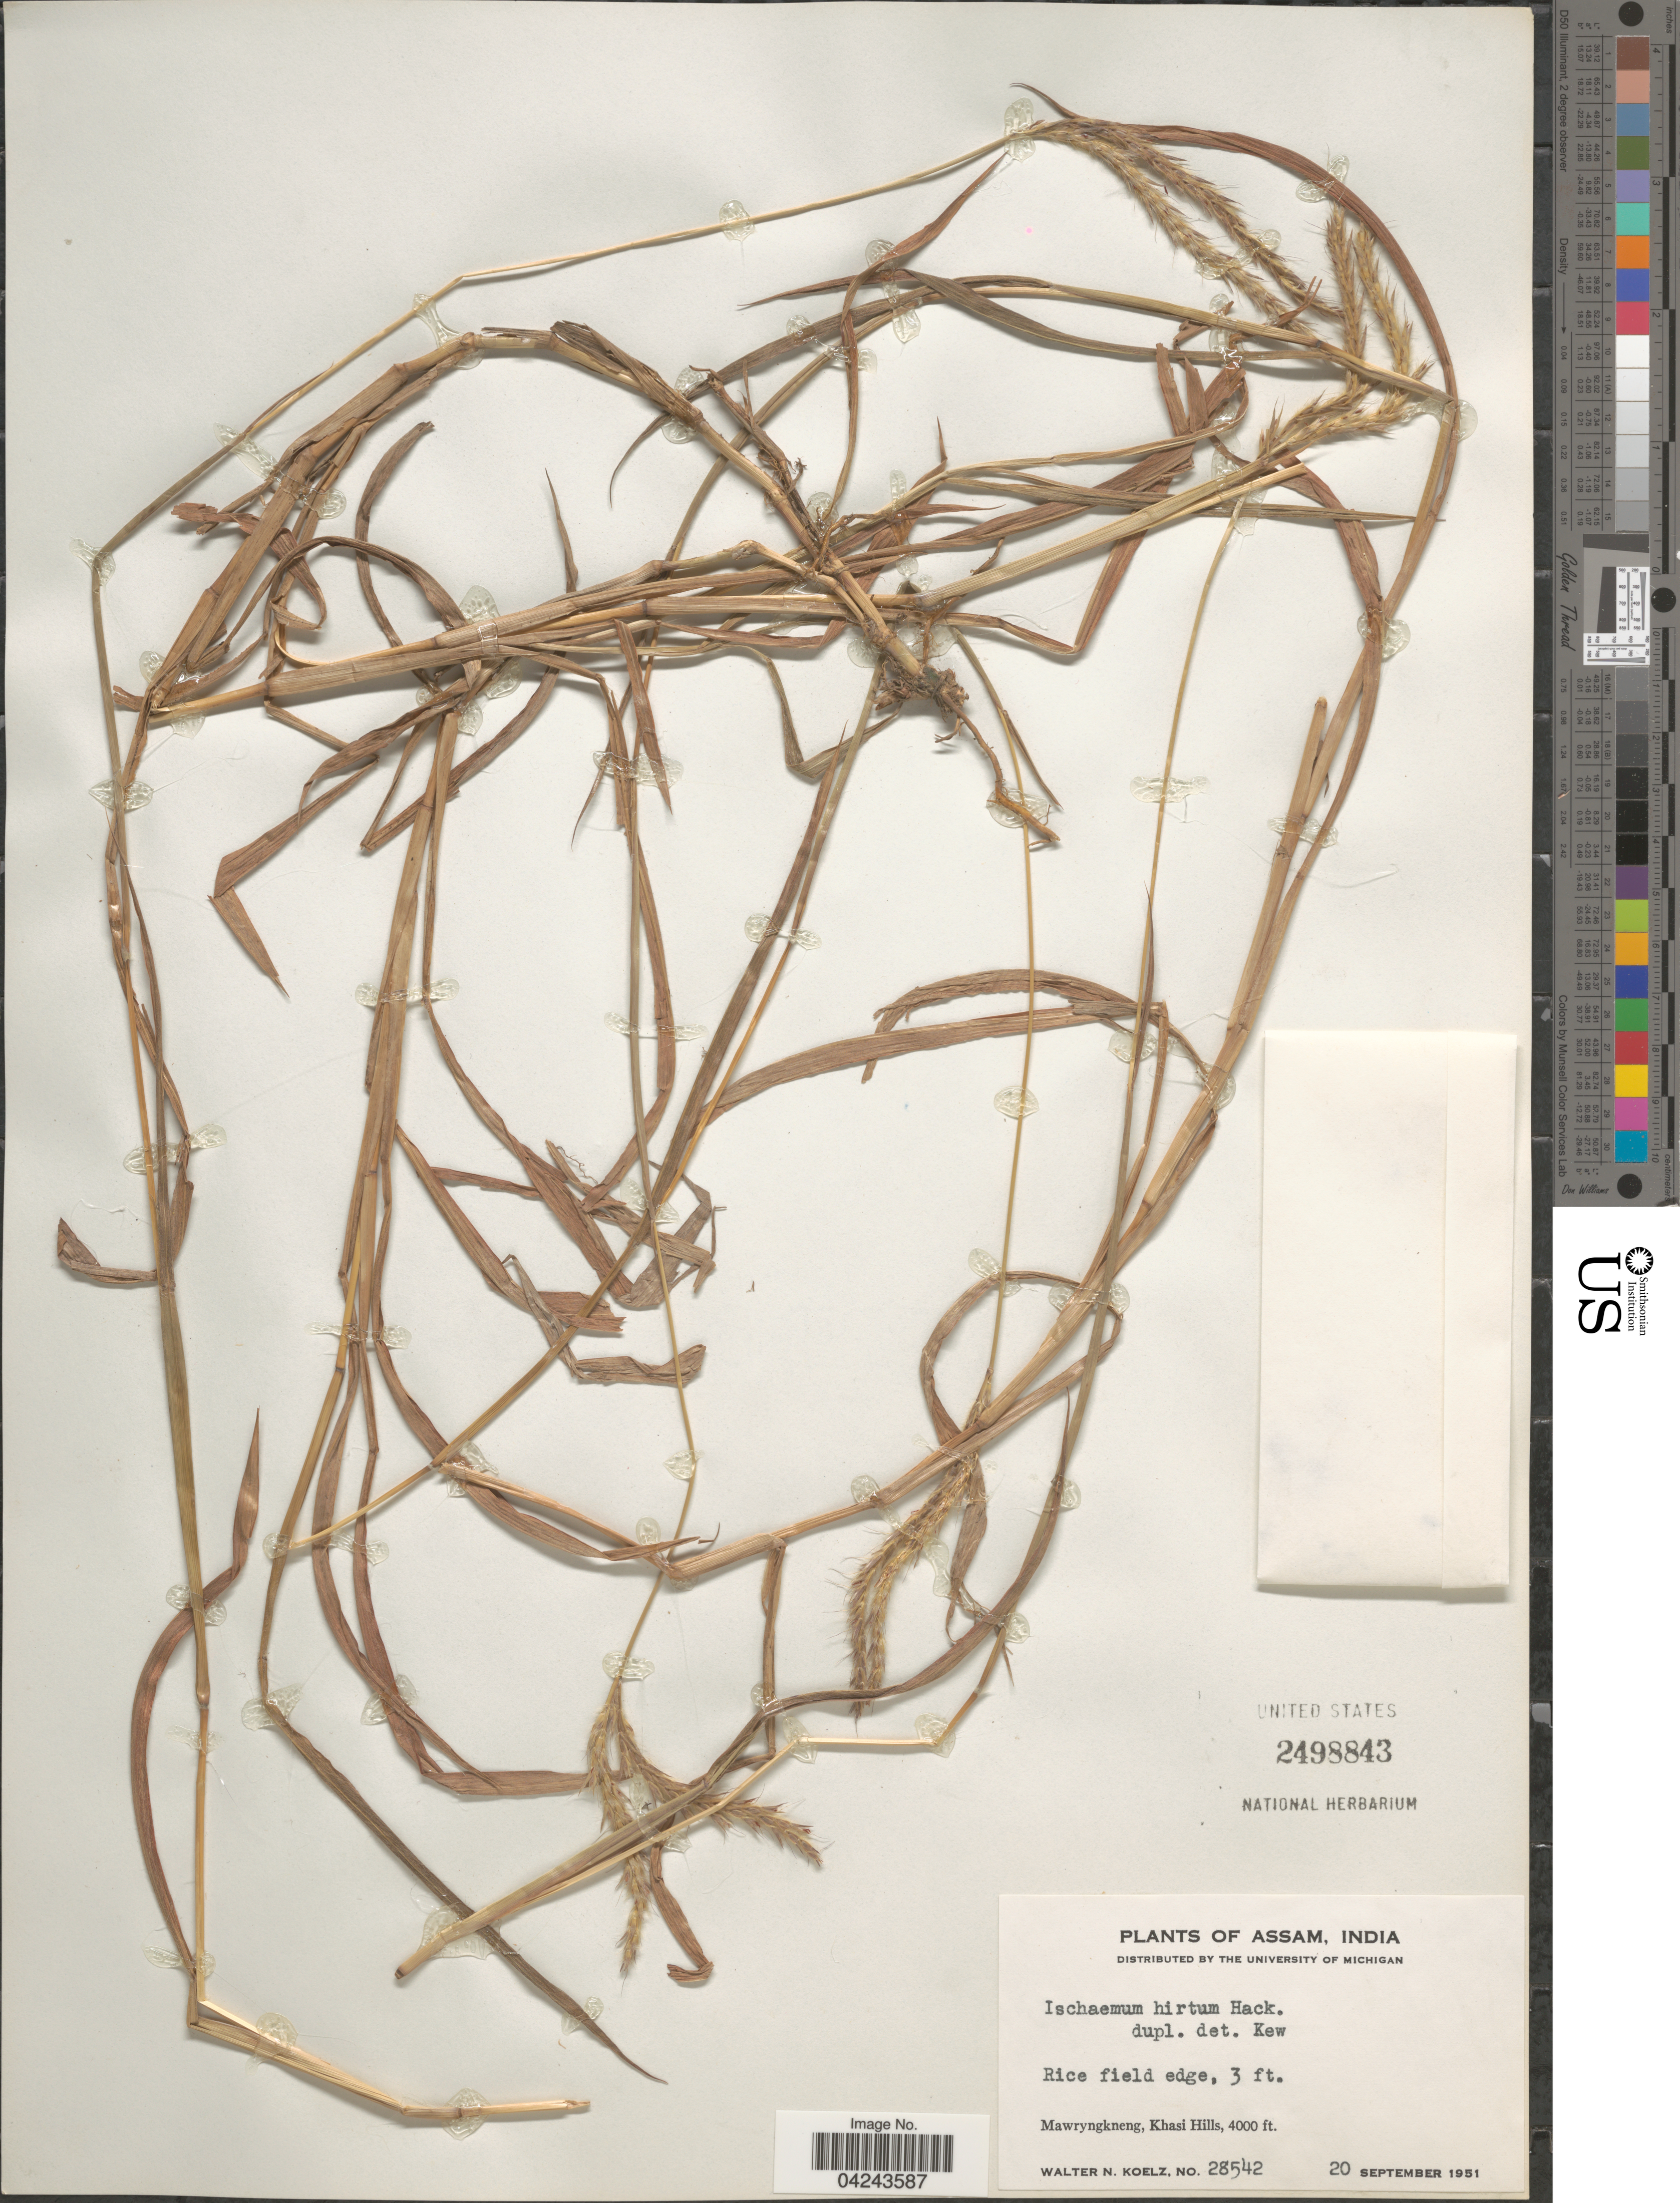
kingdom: Plantae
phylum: Tracheophyta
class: Liliopsida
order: Poales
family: Poaceae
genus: Ischaemum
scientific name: Ischaemum polystachyum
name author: J. Presl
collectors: W. N. Koelz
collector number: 28542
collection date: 1951-09-20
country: India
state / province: Meghalaya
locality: Rice field edge. Mawryngkneng, Khasi Hills.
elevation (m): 1219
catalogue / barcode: US 2498843